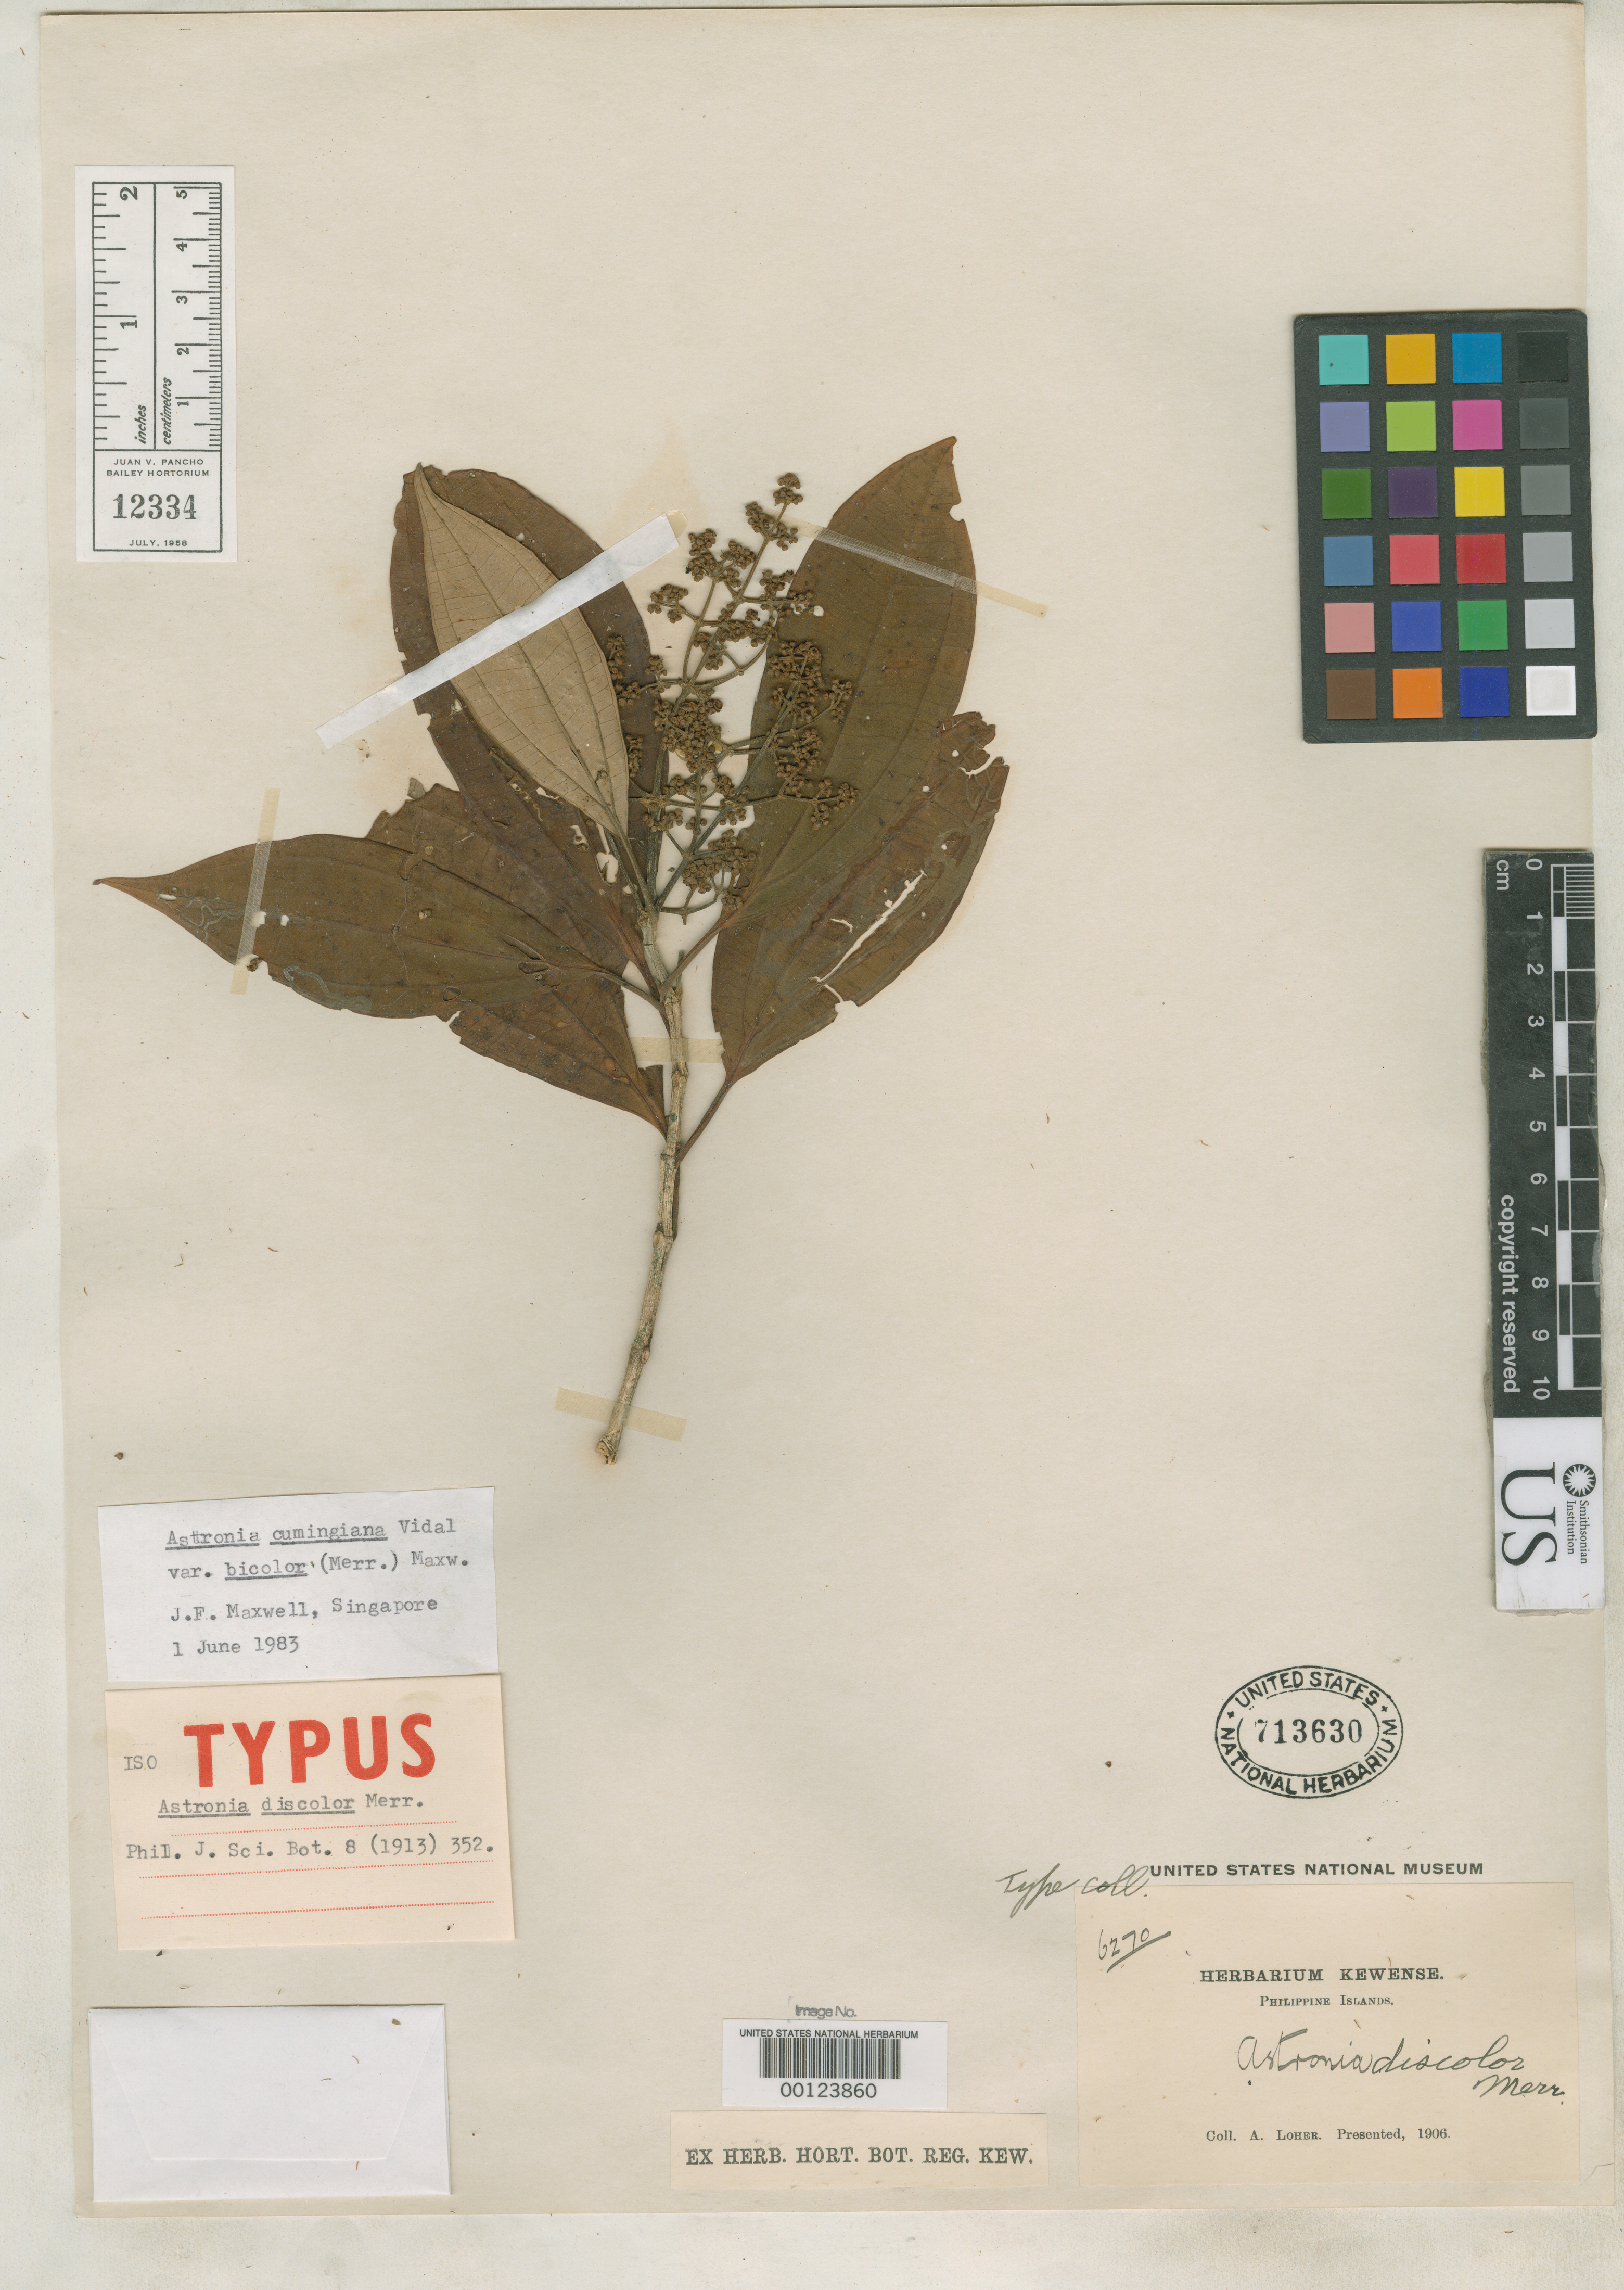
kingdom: Plantae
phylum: Tracheophyta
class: Magnoliopsida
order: Myrtales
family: Melastomataceae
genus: Astronia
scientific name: Astronia discolor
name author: Merr.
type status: Isotype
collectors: A. Loher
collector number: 6270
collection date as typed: Apr 1906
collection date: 1906-04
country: Philippines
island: Luzon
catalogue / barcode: US 713630